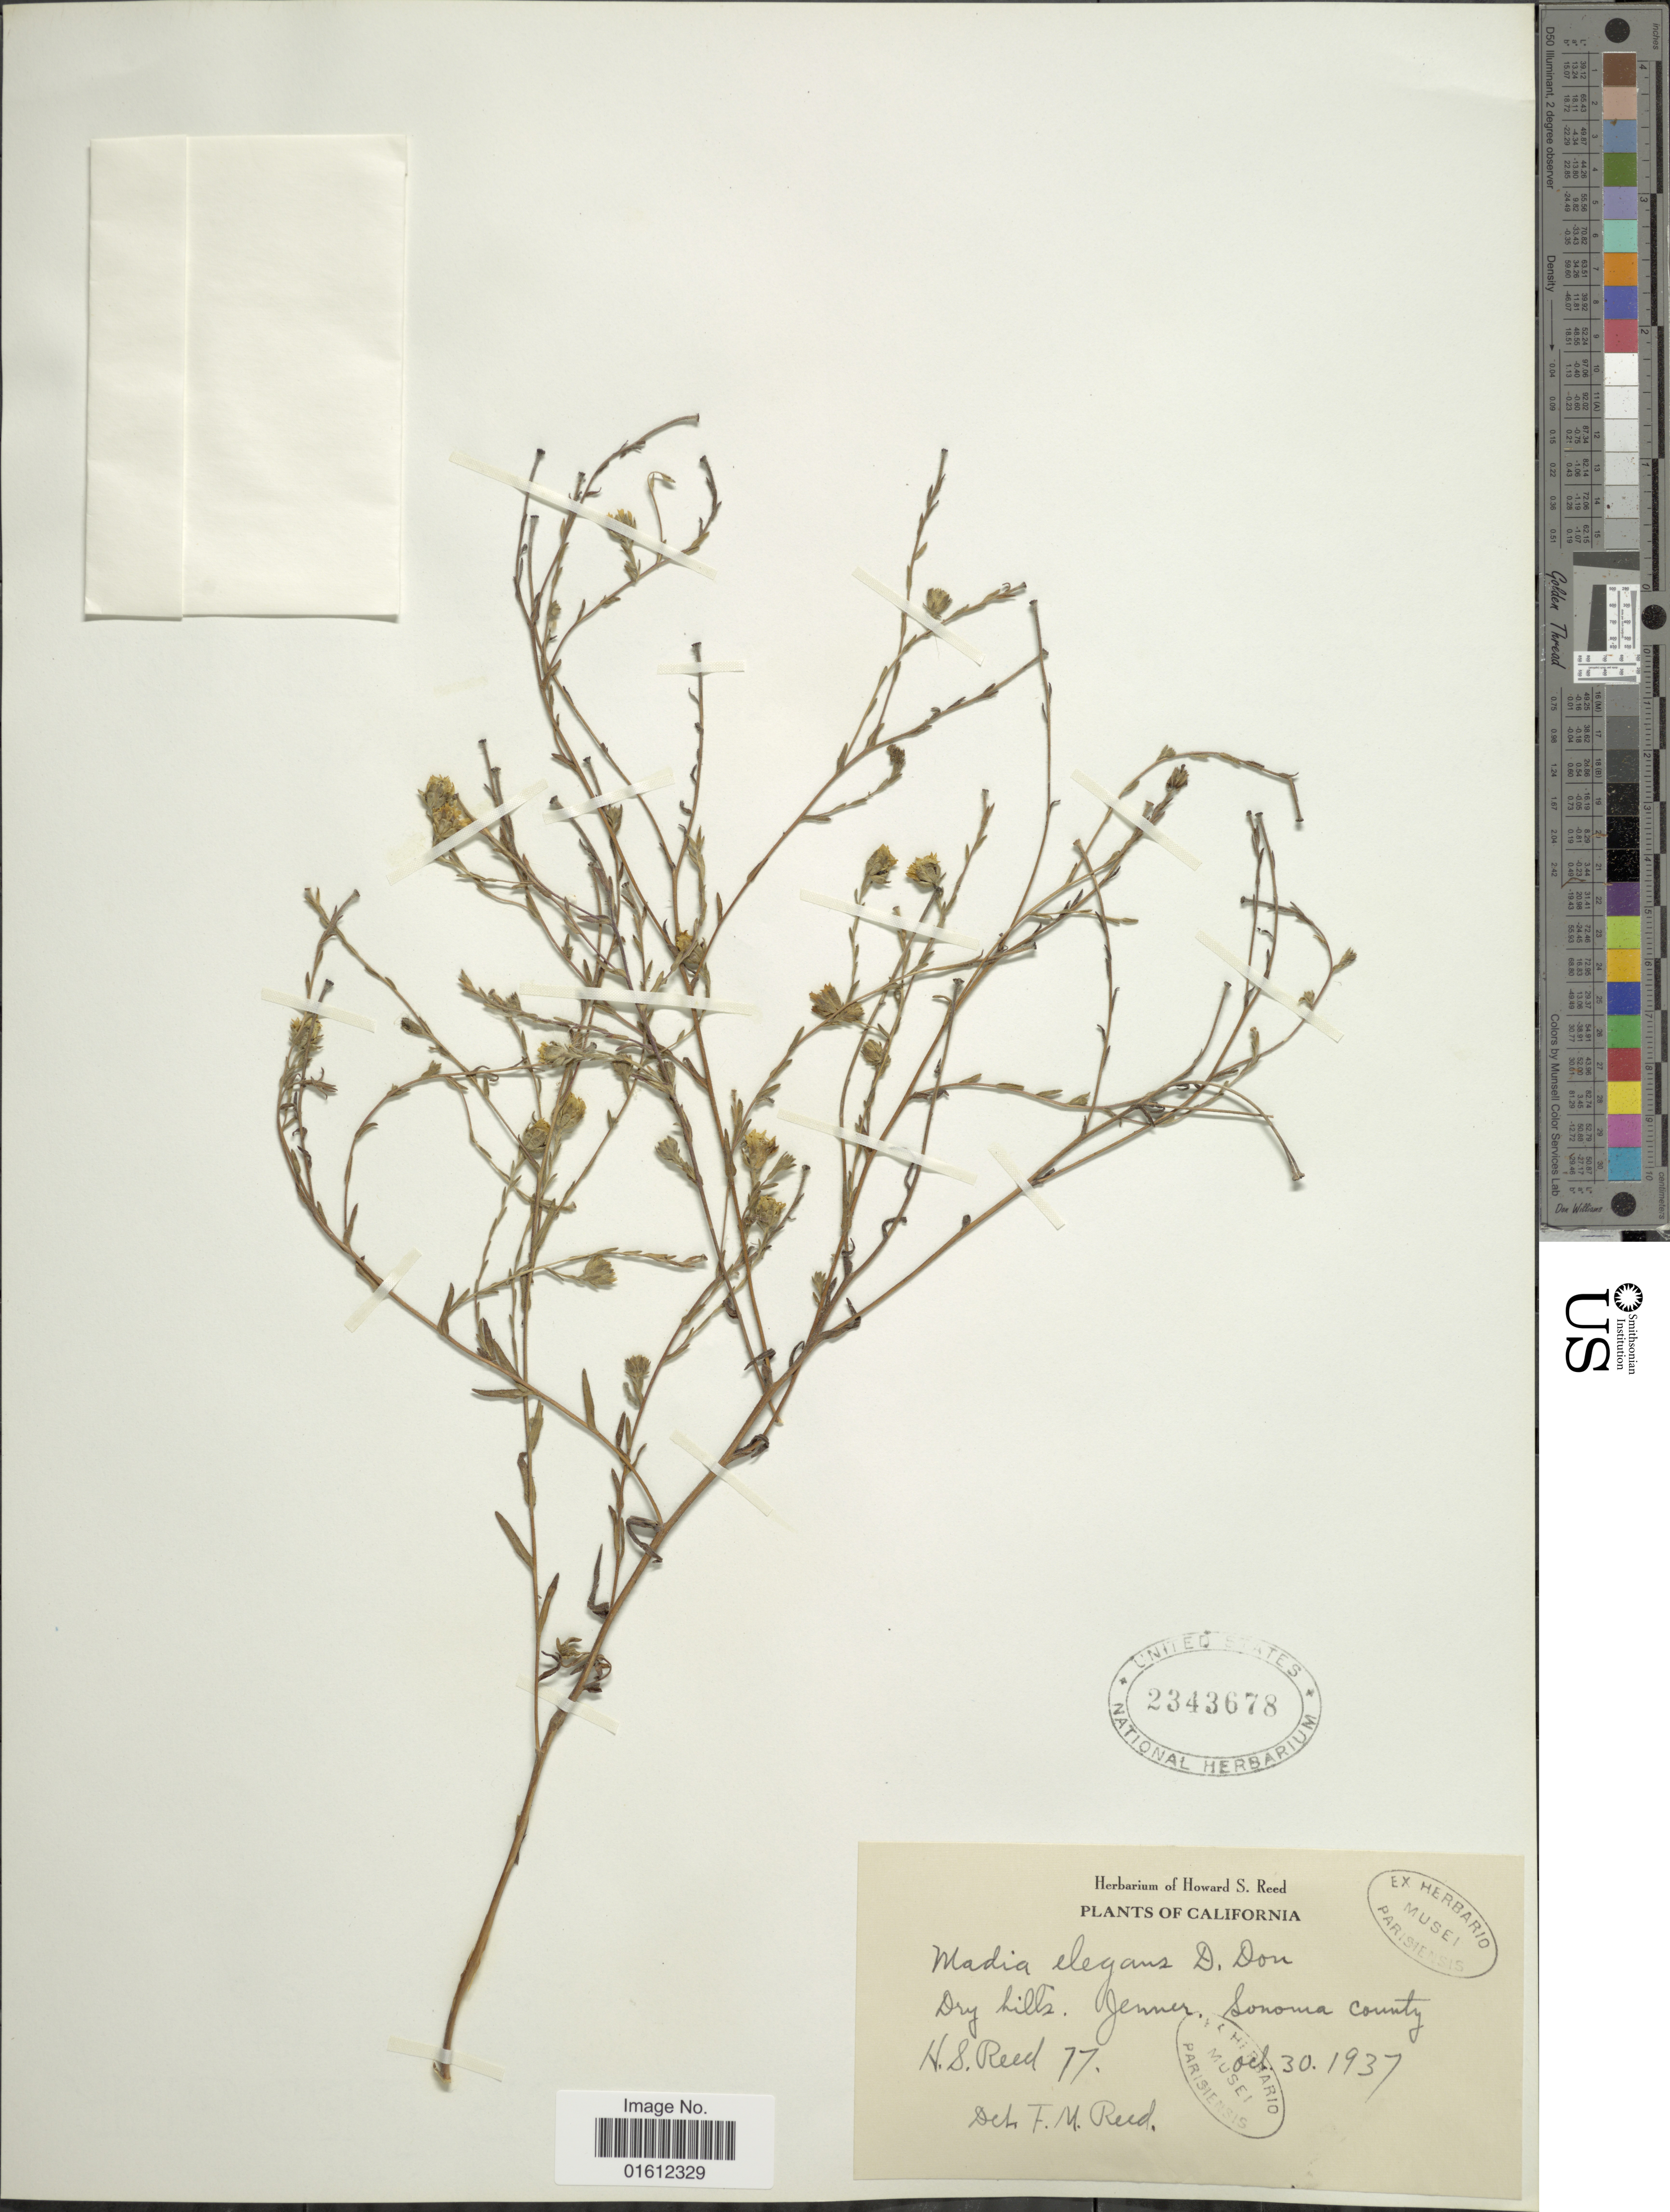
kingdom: Plantae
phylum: Tracheophyta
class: Magnoliopsida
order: Asterales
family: Asteraceae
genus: Madia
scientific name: Madia elegans subsp. elegans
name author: D. Don ex Lindl.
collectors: H. Reed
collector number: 77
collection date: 1937-10-30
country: United States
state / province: California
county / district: Sonoma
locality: Dry hills, Jenner, Sonoma County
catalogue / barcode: US 2343678